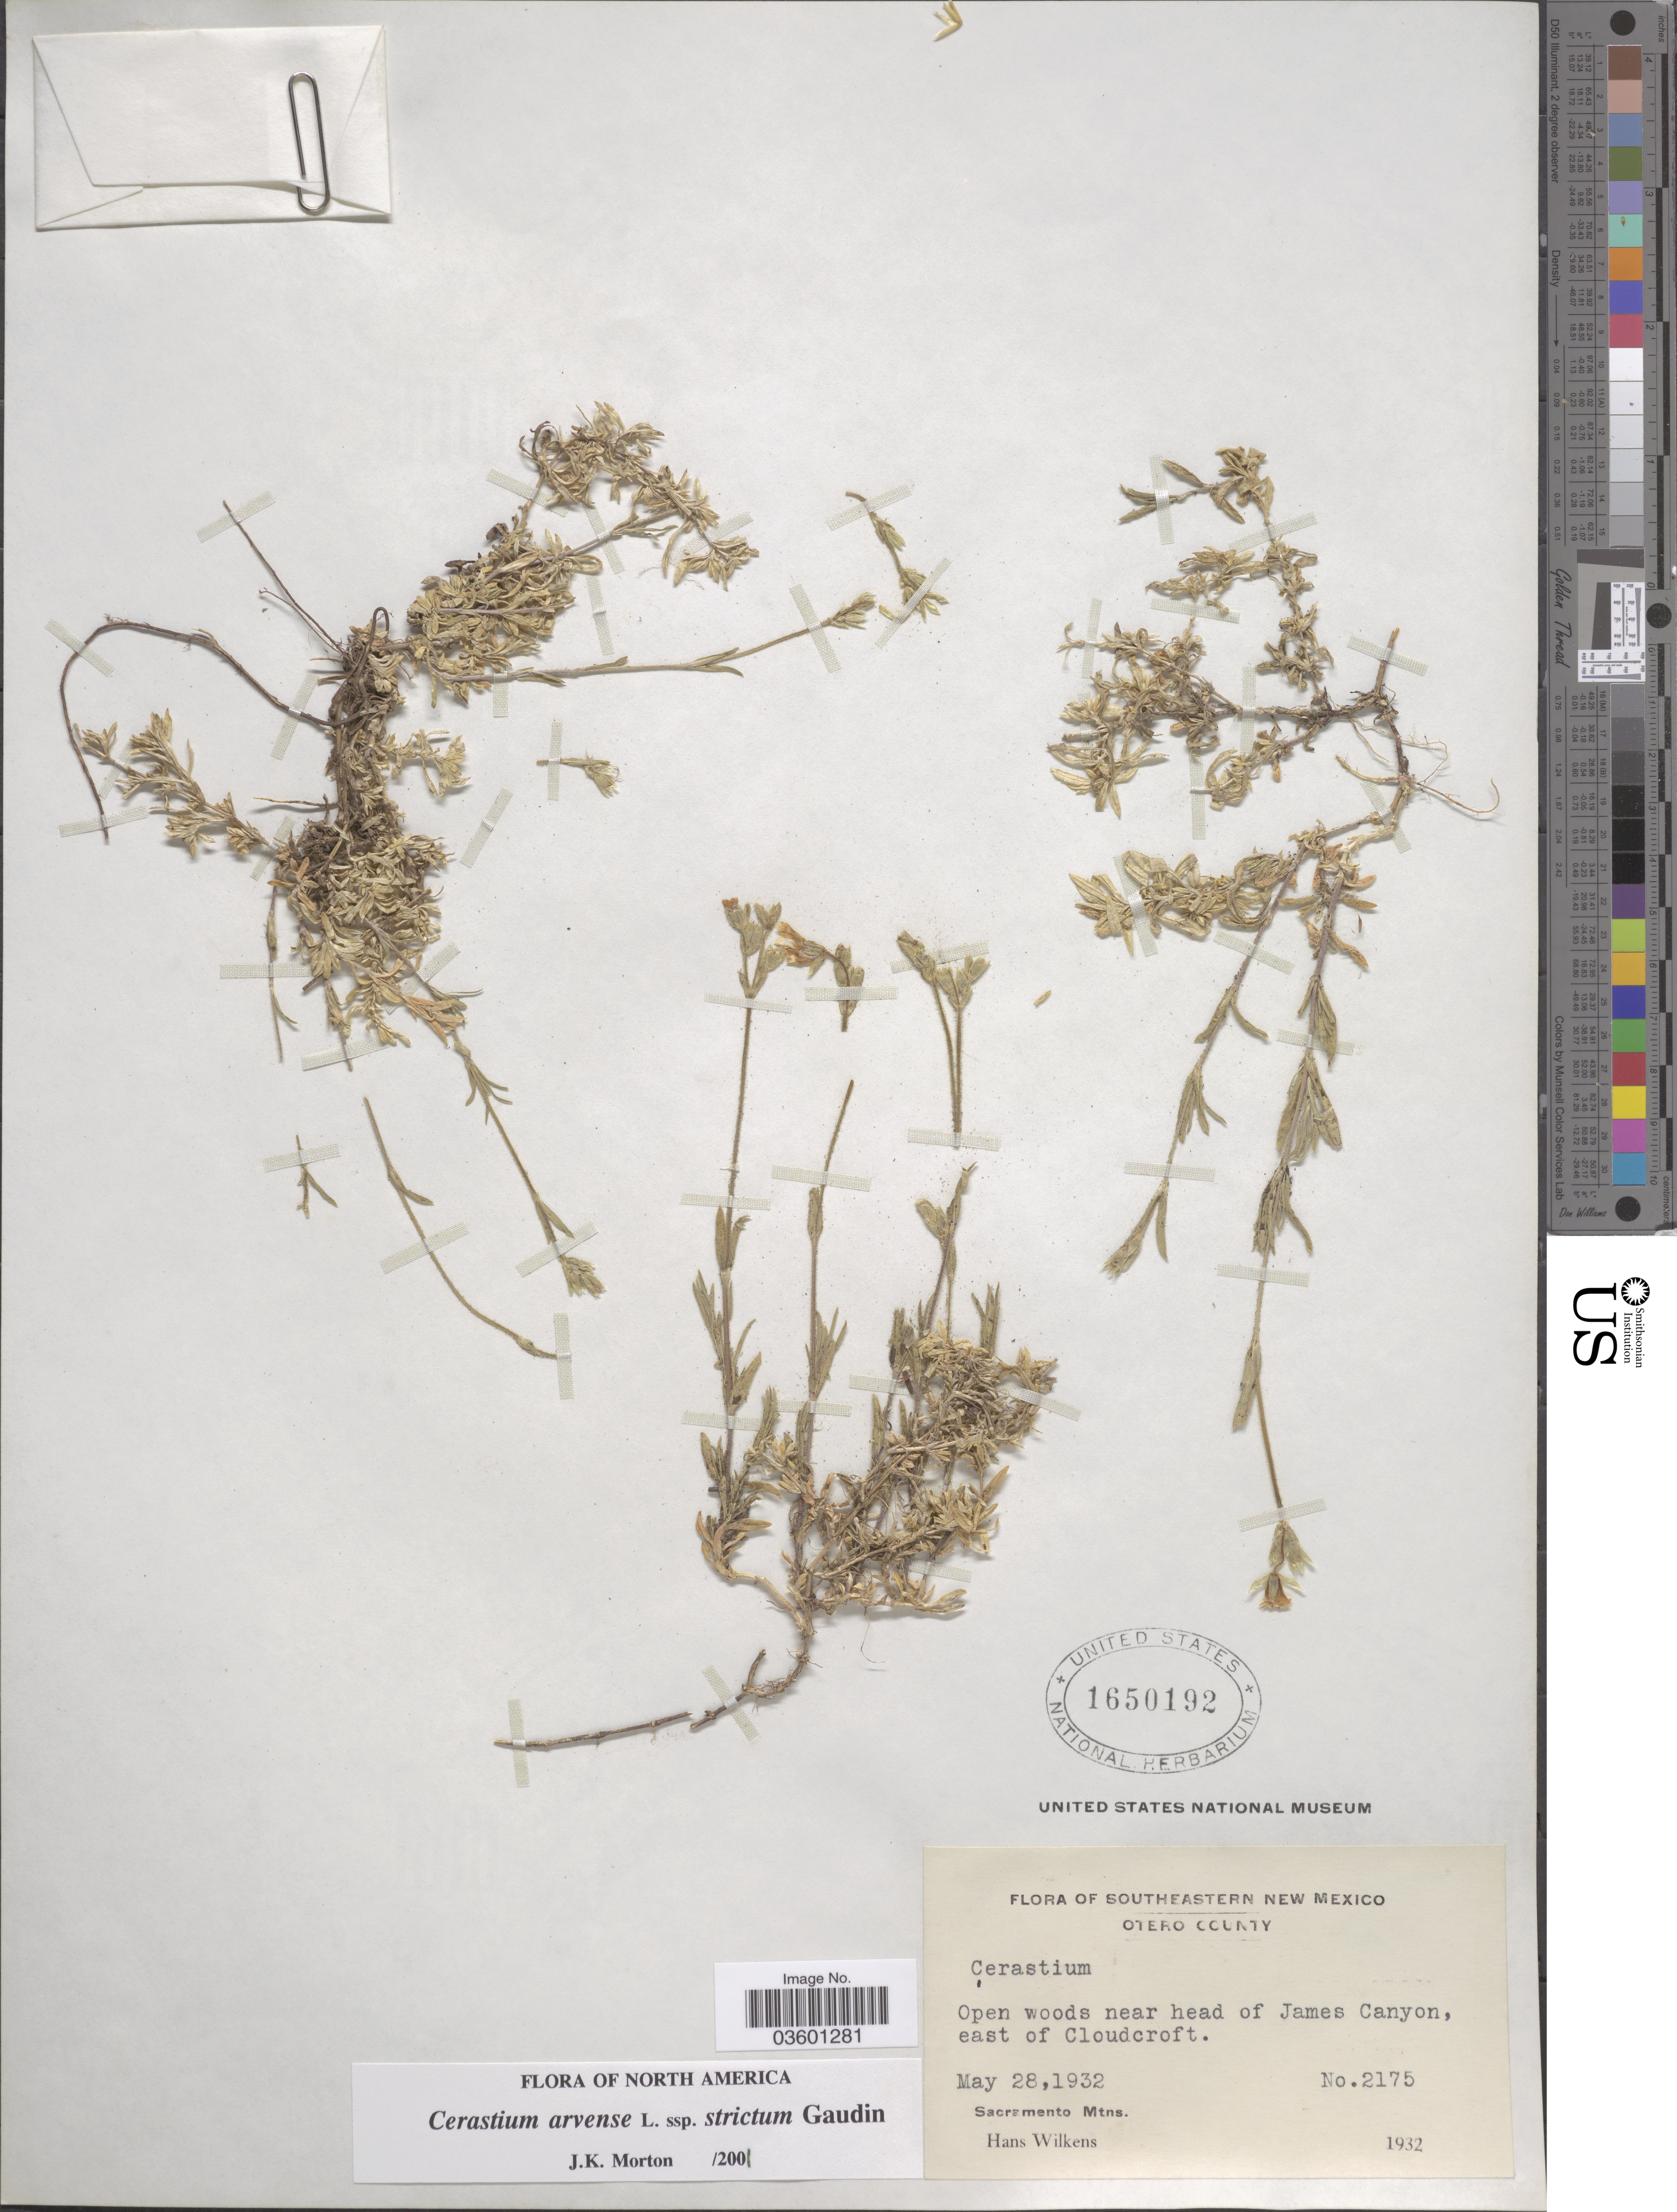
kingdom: Plantae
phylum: Tracheophyta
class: Magnoliopsida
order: Caryophyllales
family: Caryophyllaceae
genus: Cerastium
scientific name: Cerastium arvense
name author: L.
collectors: H. Wilkens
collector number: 2175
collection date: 1932-05-28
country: United States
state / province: New Mexico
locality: Southeastern New Mexico. Otero County. Open woods near head of James Canyon, east of Cloudcroft. Sacramento Mtns.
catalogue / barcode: US 1650192